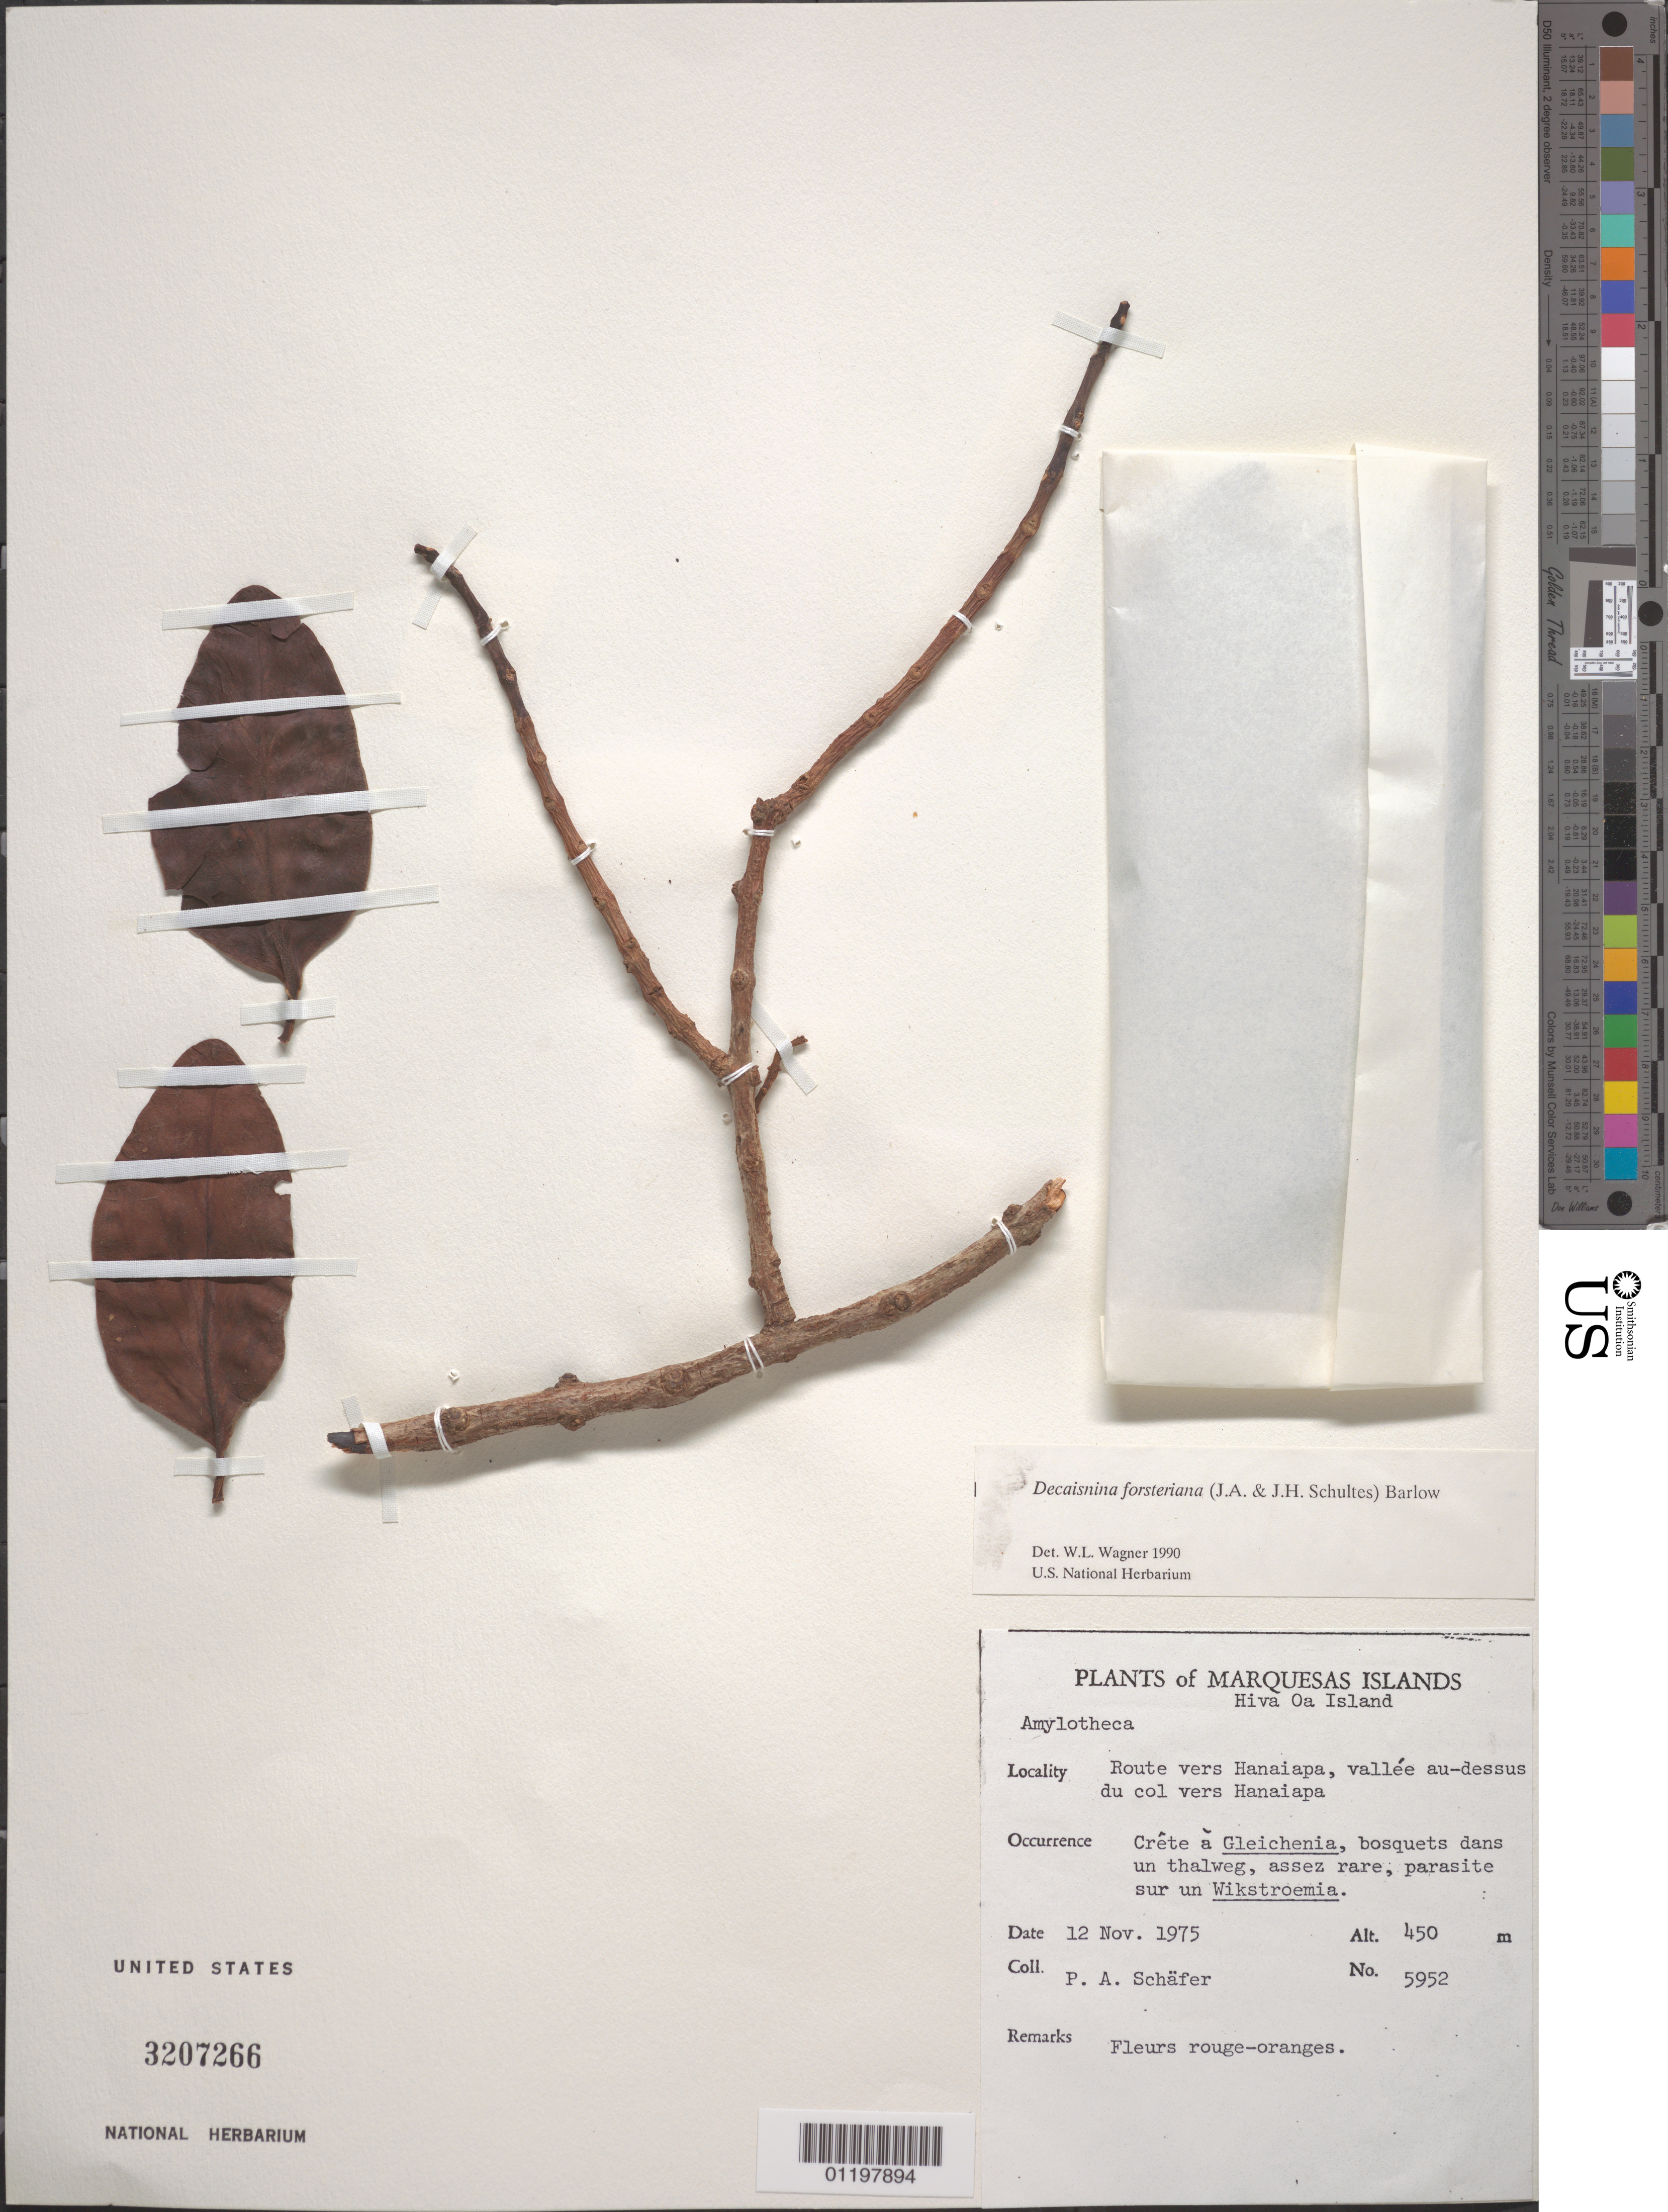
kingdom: Plantae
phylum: Tracheophyta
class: Magnoliopsida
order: Santalales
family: Loranthaceae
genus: Decaisnina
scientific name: Decaisnina forsteriana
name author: (Schult. & Schult. f.) Barlow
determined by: Wagner, W. L., (BOT), Smithsonian Institution - National Museum of Natural History (UNITED STATES)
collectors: P. A. Schäfer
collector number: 5952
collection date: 1975-11-12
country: French Polynesia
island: Hiva Oa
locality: route vers Hanaiapa, vallée au-dessus du col vers Hanaiapa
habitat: Crête à Gleichenia, bosquets dans un thalweg, parasite sur un Wikstroemia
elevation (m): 450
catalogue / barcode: US 3207266